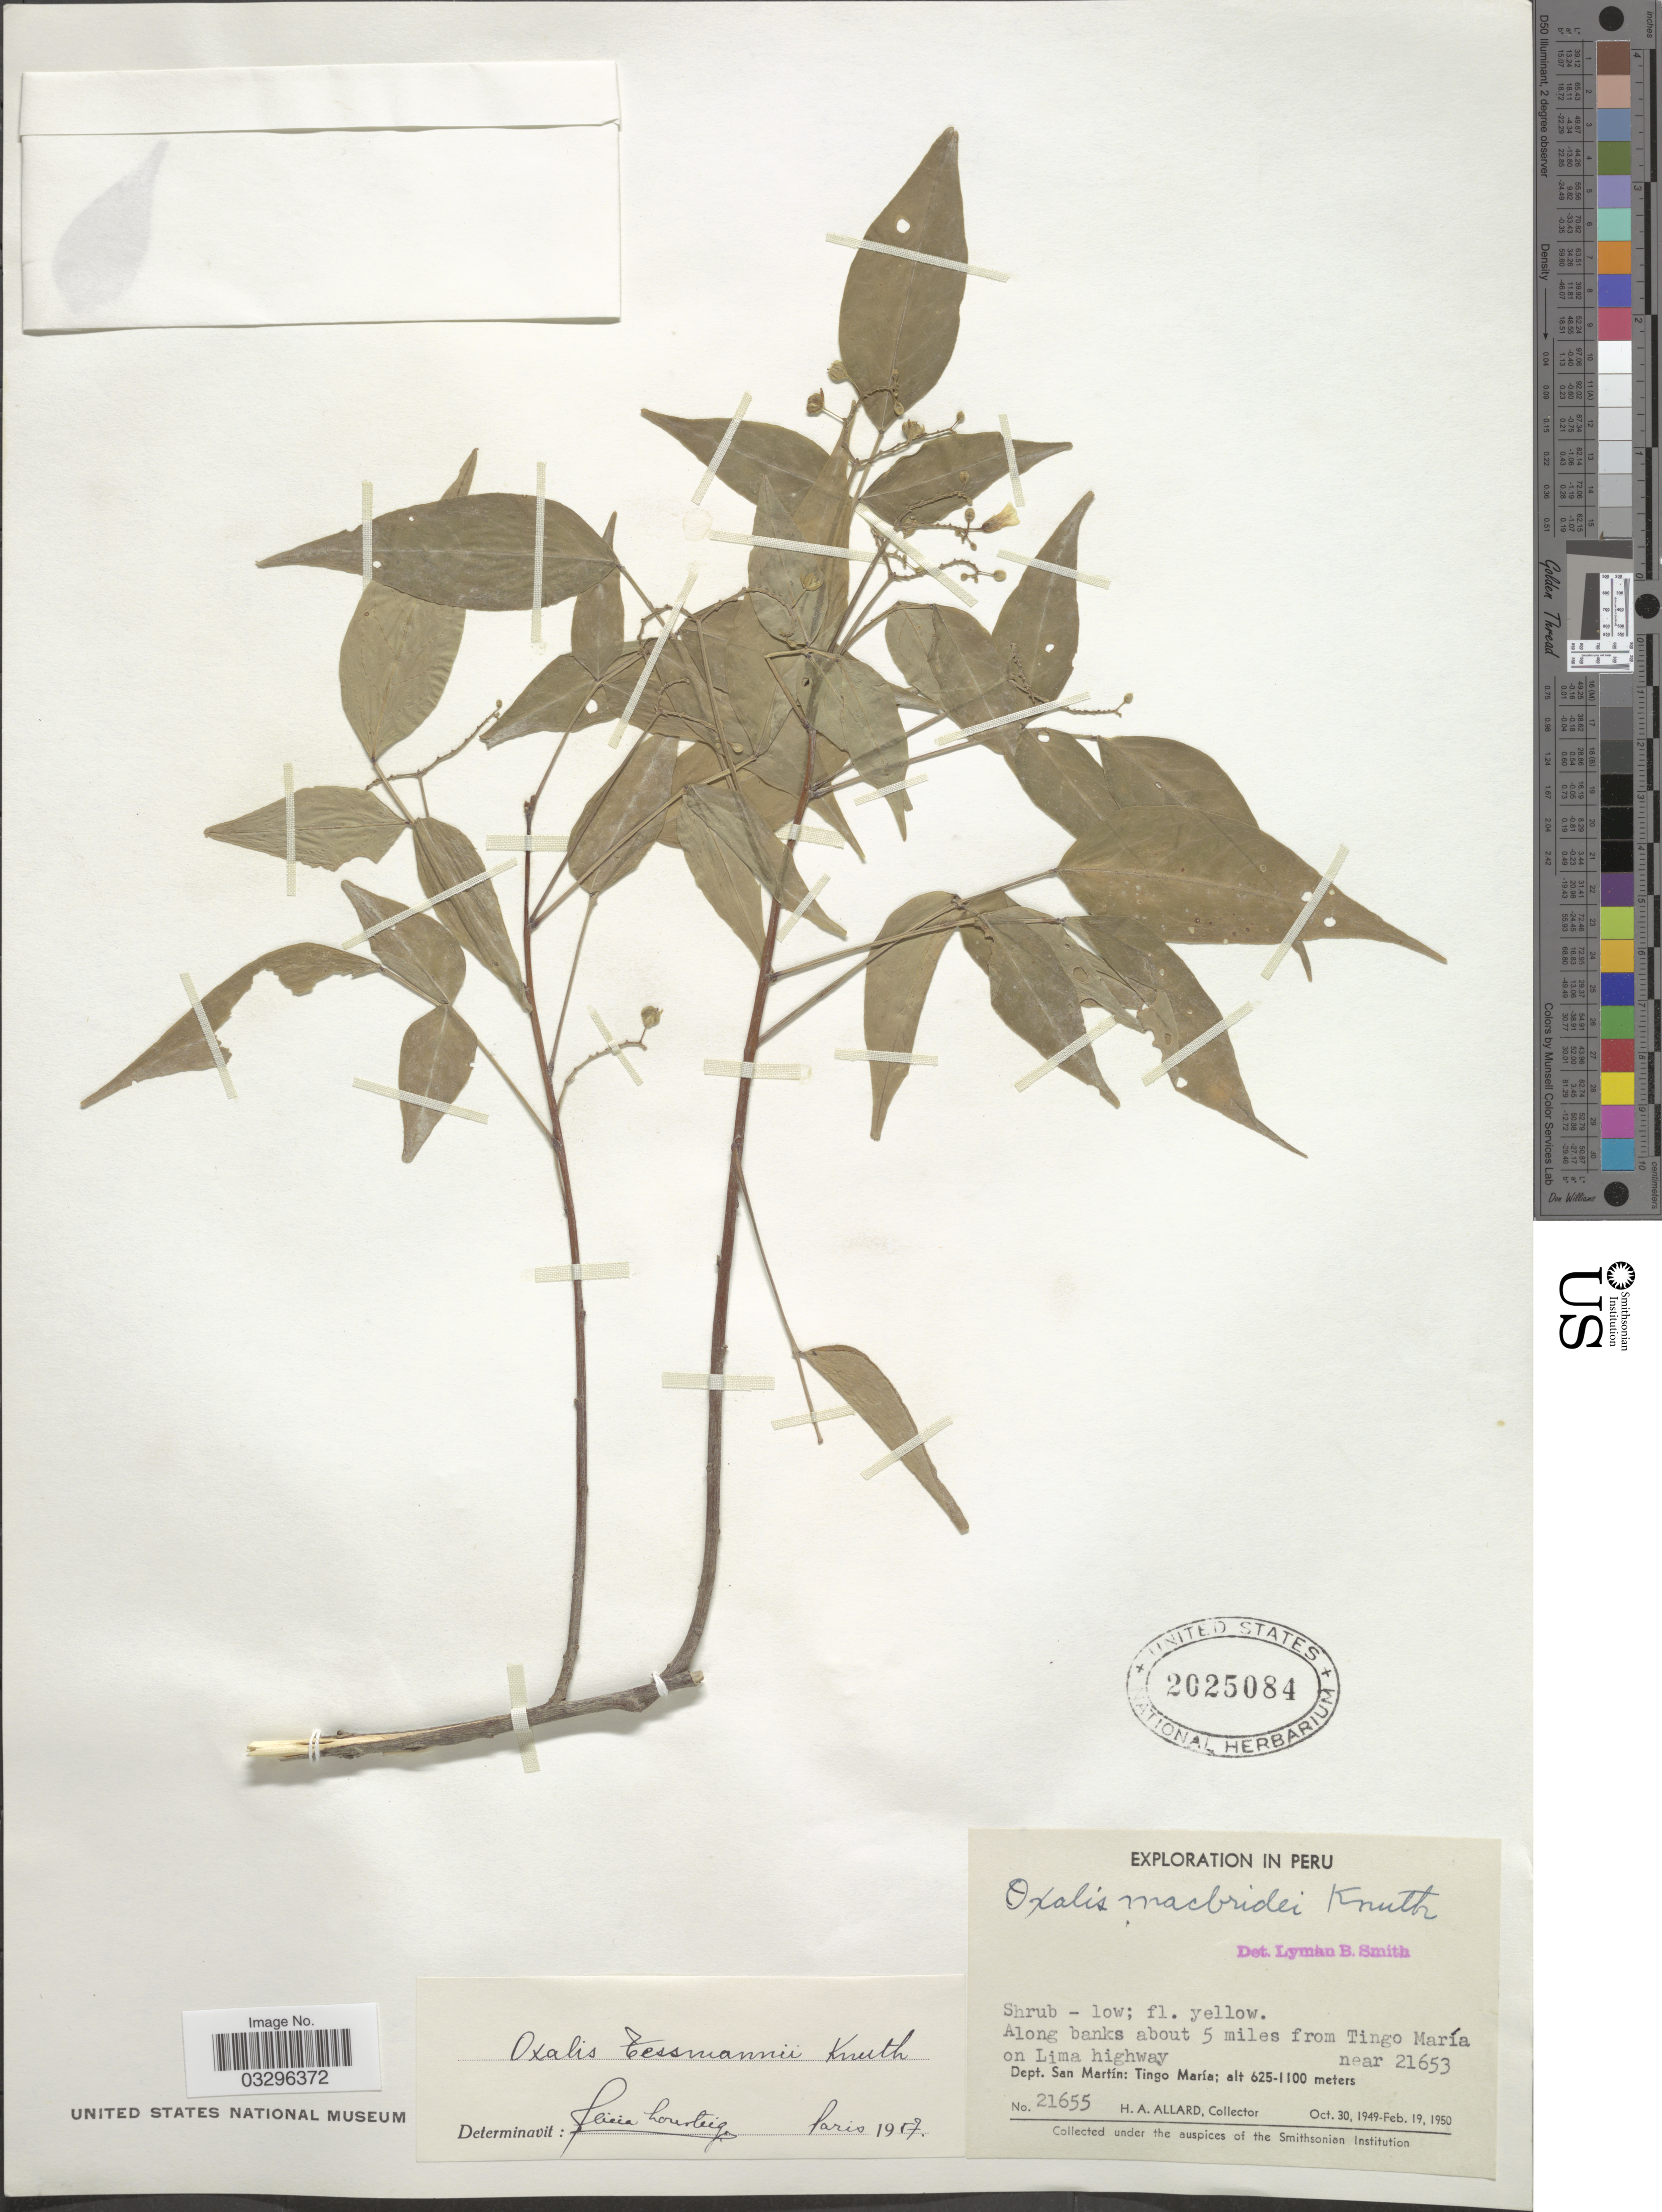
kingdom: Plantae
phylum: Tracheophyta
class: Magnoliopsida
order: Oxalidales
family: Oxalidaceae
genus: Oxalis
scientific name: Oxalis tessmannii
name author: R. Knuth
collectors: H. A. Allard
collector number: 21655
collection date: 1949-10-30/1950-02-19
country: Peru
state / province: San Martín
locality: Along banks about 5 miles from Tingo María on Lima highway. Dept. San Martín: Tingo María.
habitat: along banks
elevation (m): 625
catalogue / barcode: US 2025084